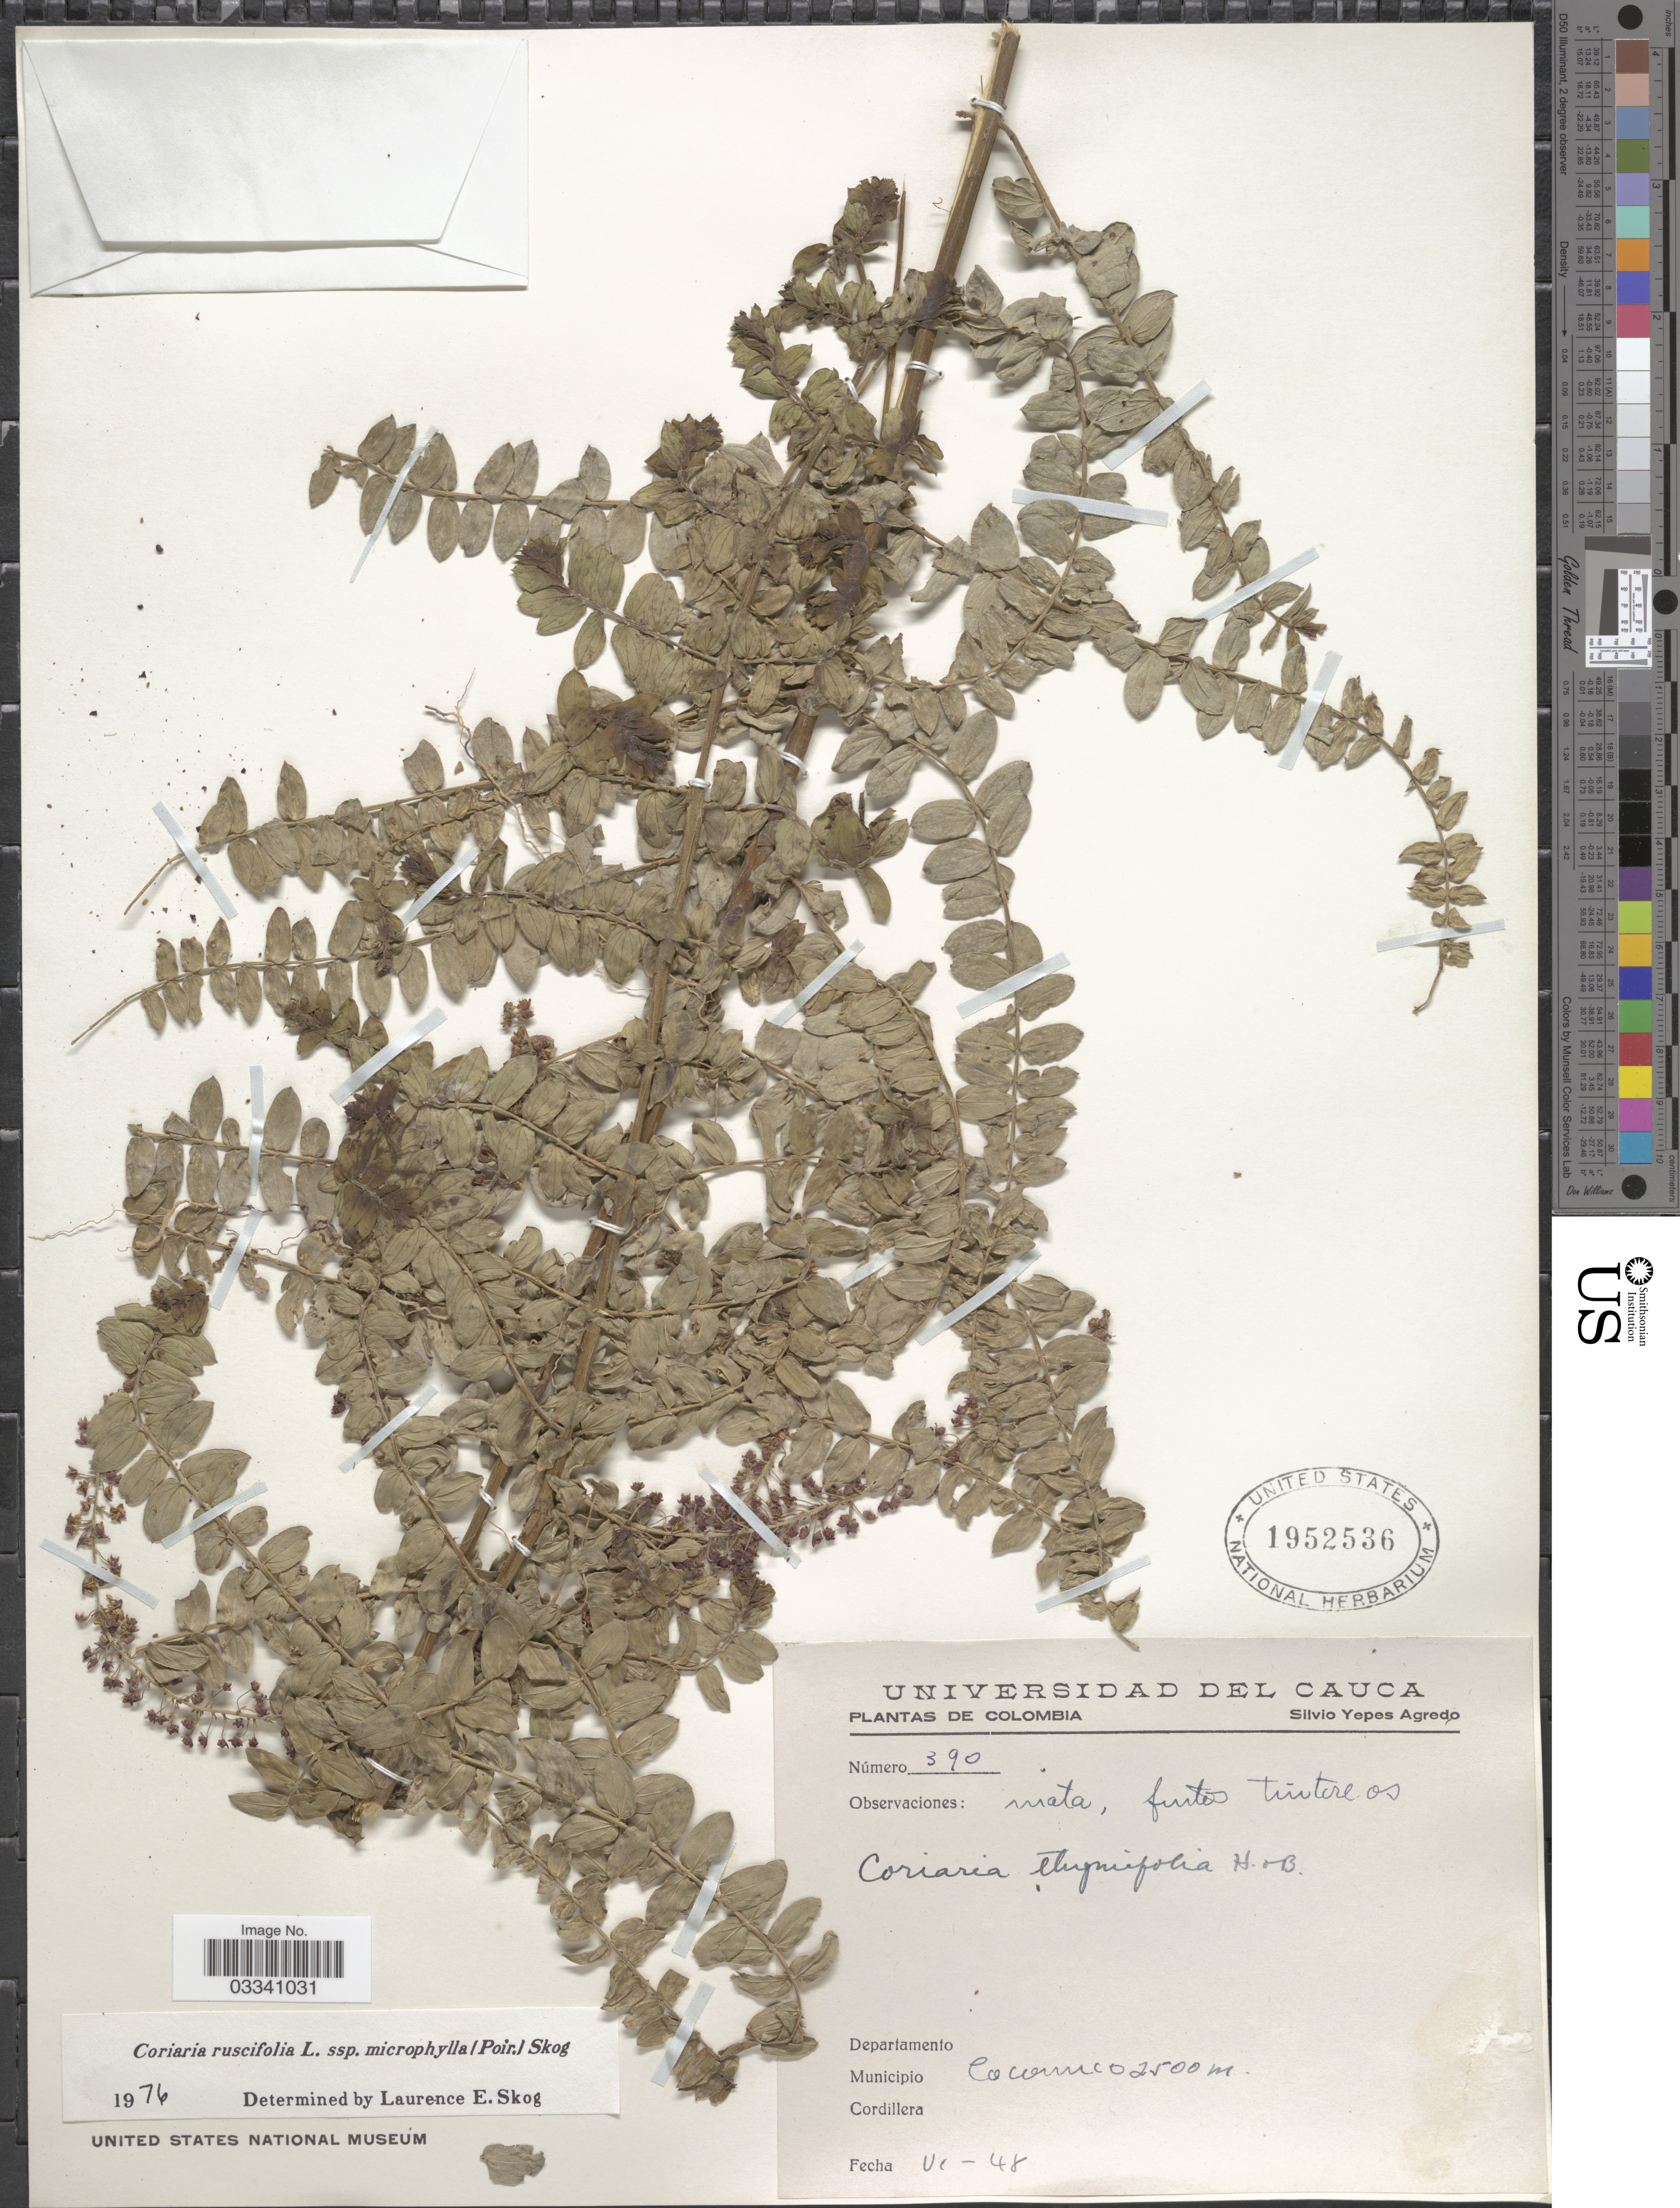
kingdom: Plantae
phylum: Tracheophyta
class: Magnoliopsida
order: Cucurbitales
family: Coriariaceae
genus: Coriaria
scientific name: Coriaria ruscifolia subsp. microphylla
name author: (Poir.) L.E. Skog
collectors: S. Yepes-Agredo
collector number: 390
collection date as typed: Transcribed d/m/y: /6/48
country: Colombia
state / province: Cauca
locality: Municipio Coconuco.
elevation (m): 2500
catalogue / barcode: US 1952536